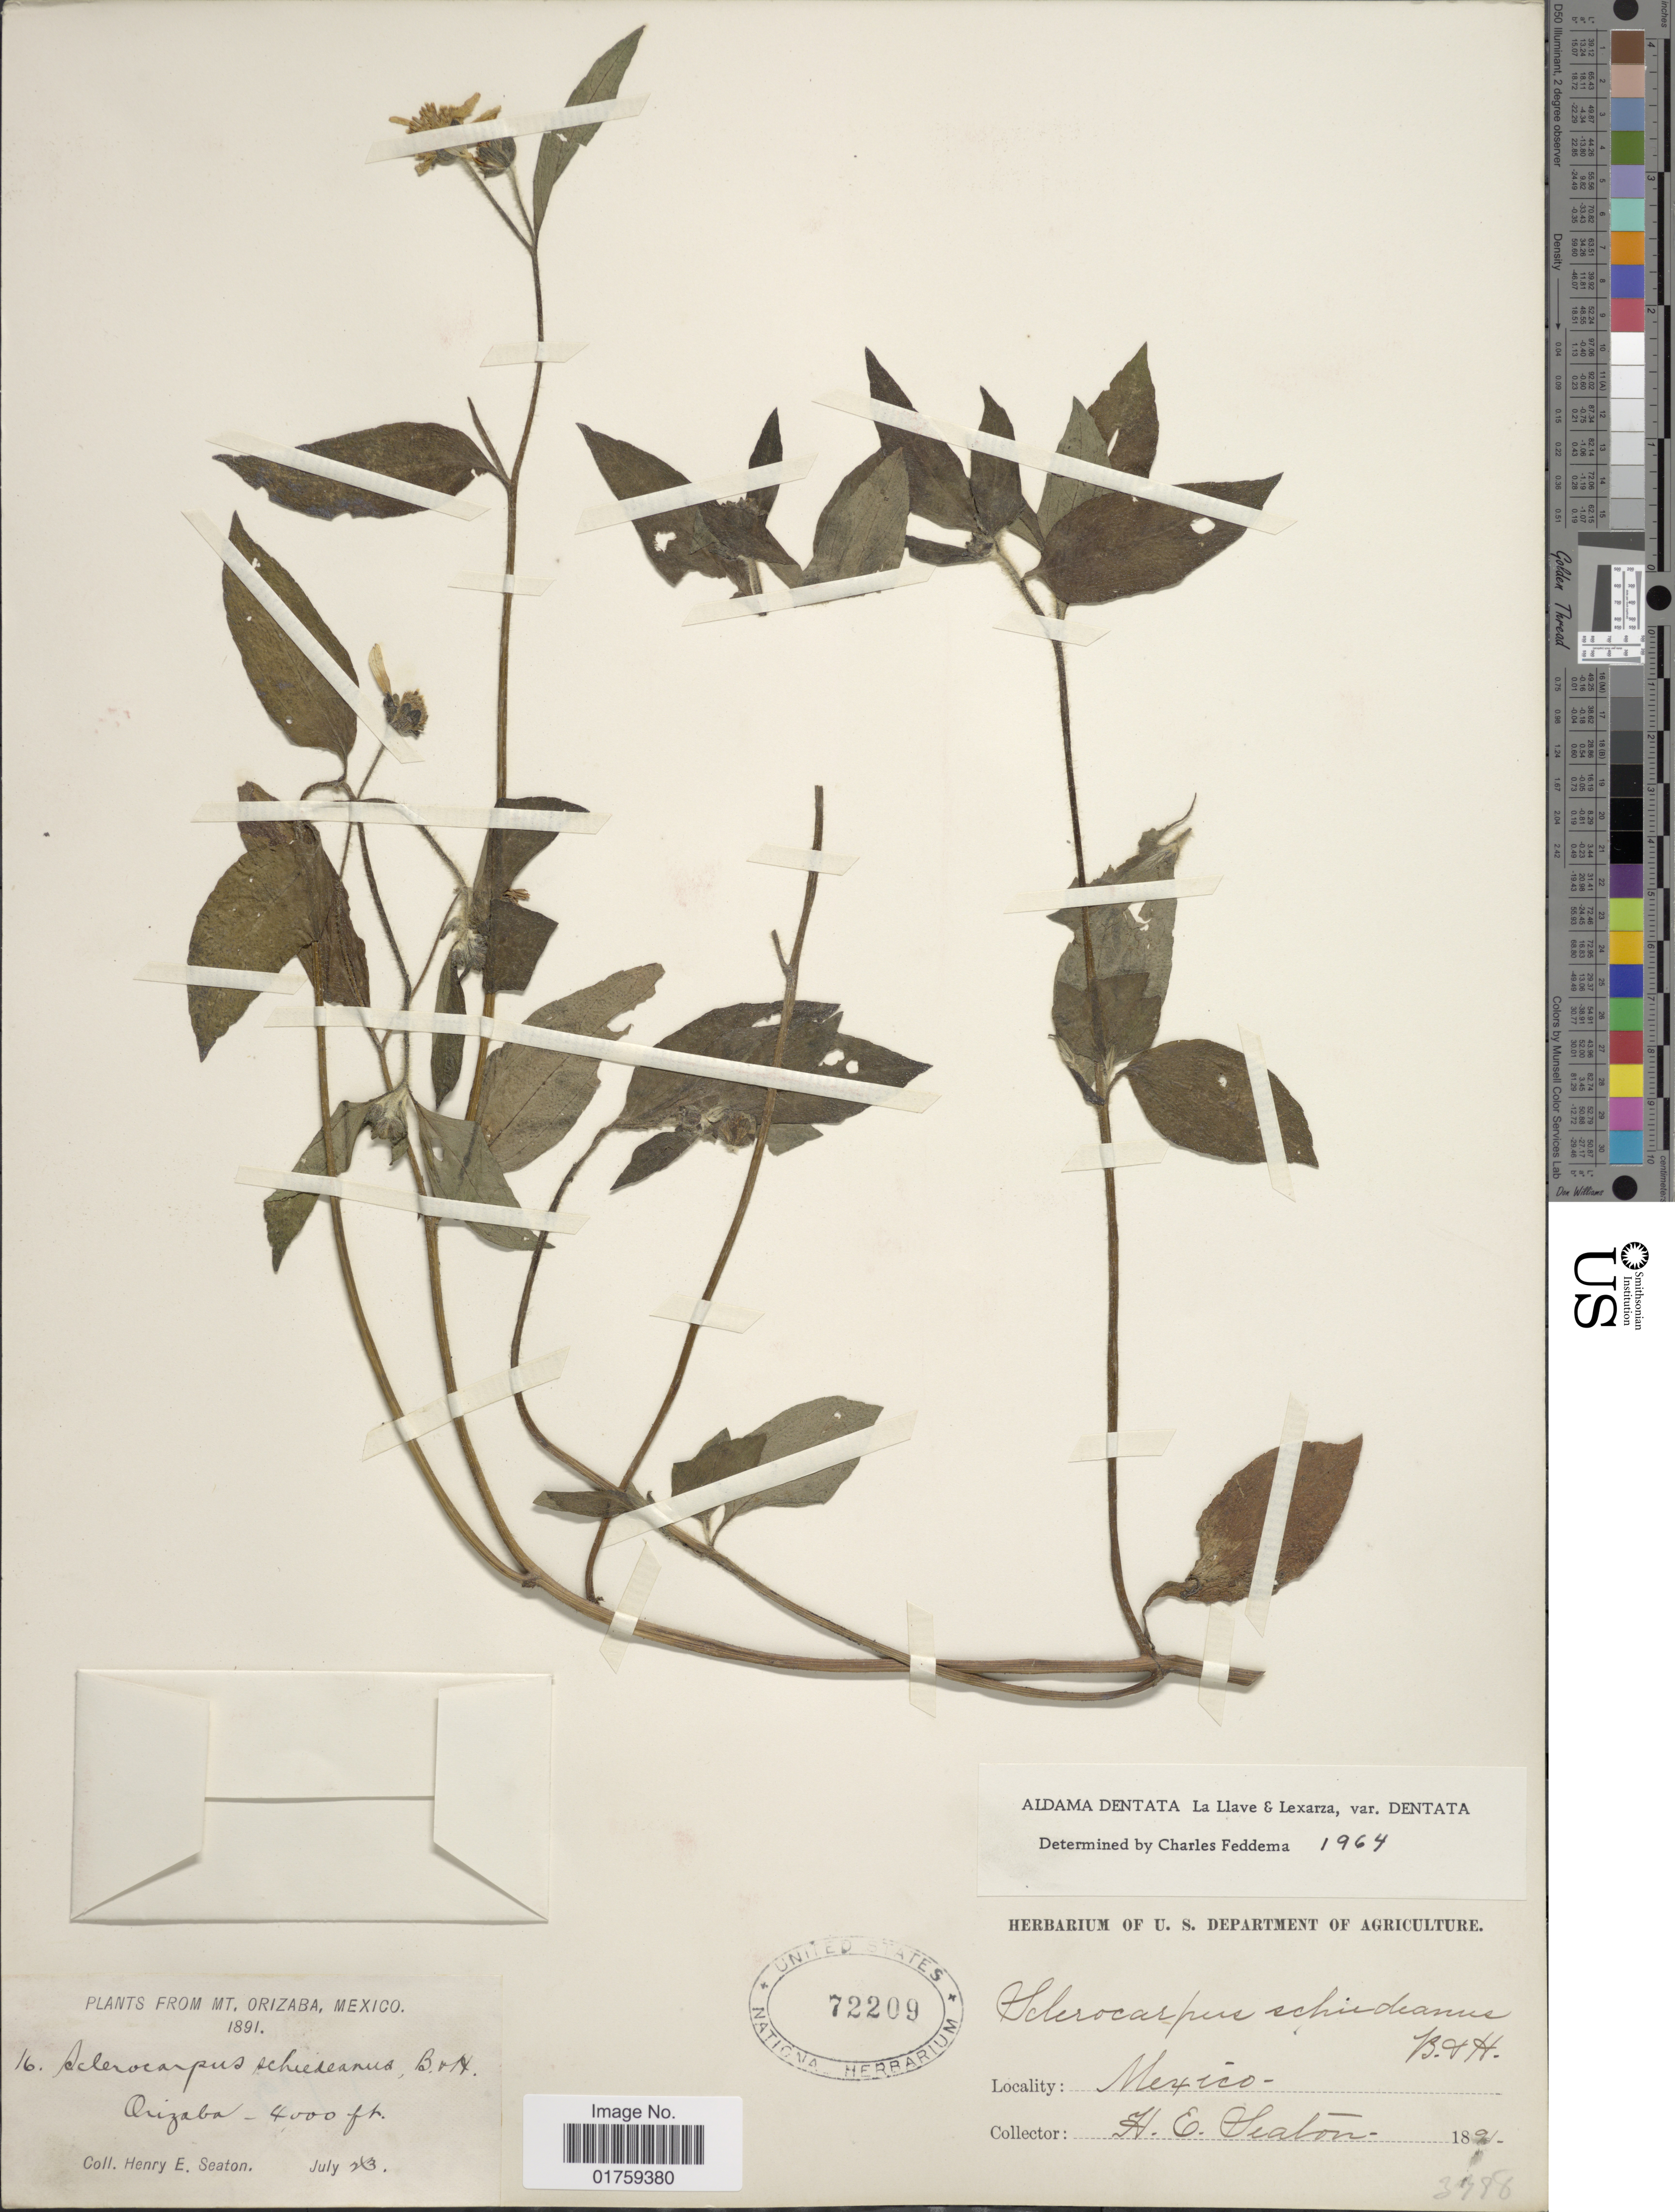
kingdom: Plantae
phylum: Tracheophyta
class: Magnoliopsida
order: Asterales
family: Asteraceae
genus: Sclerocarpus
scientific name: Sclerocarpus dentatus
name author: (La Llave) Benth. & Hook. f. ex Hemsl.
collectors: H. E. Seaton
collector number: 16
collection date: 1891-07-23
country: Mexico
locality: Mt. Orizaba, Mexico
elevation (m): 1219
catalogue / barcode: US 72209